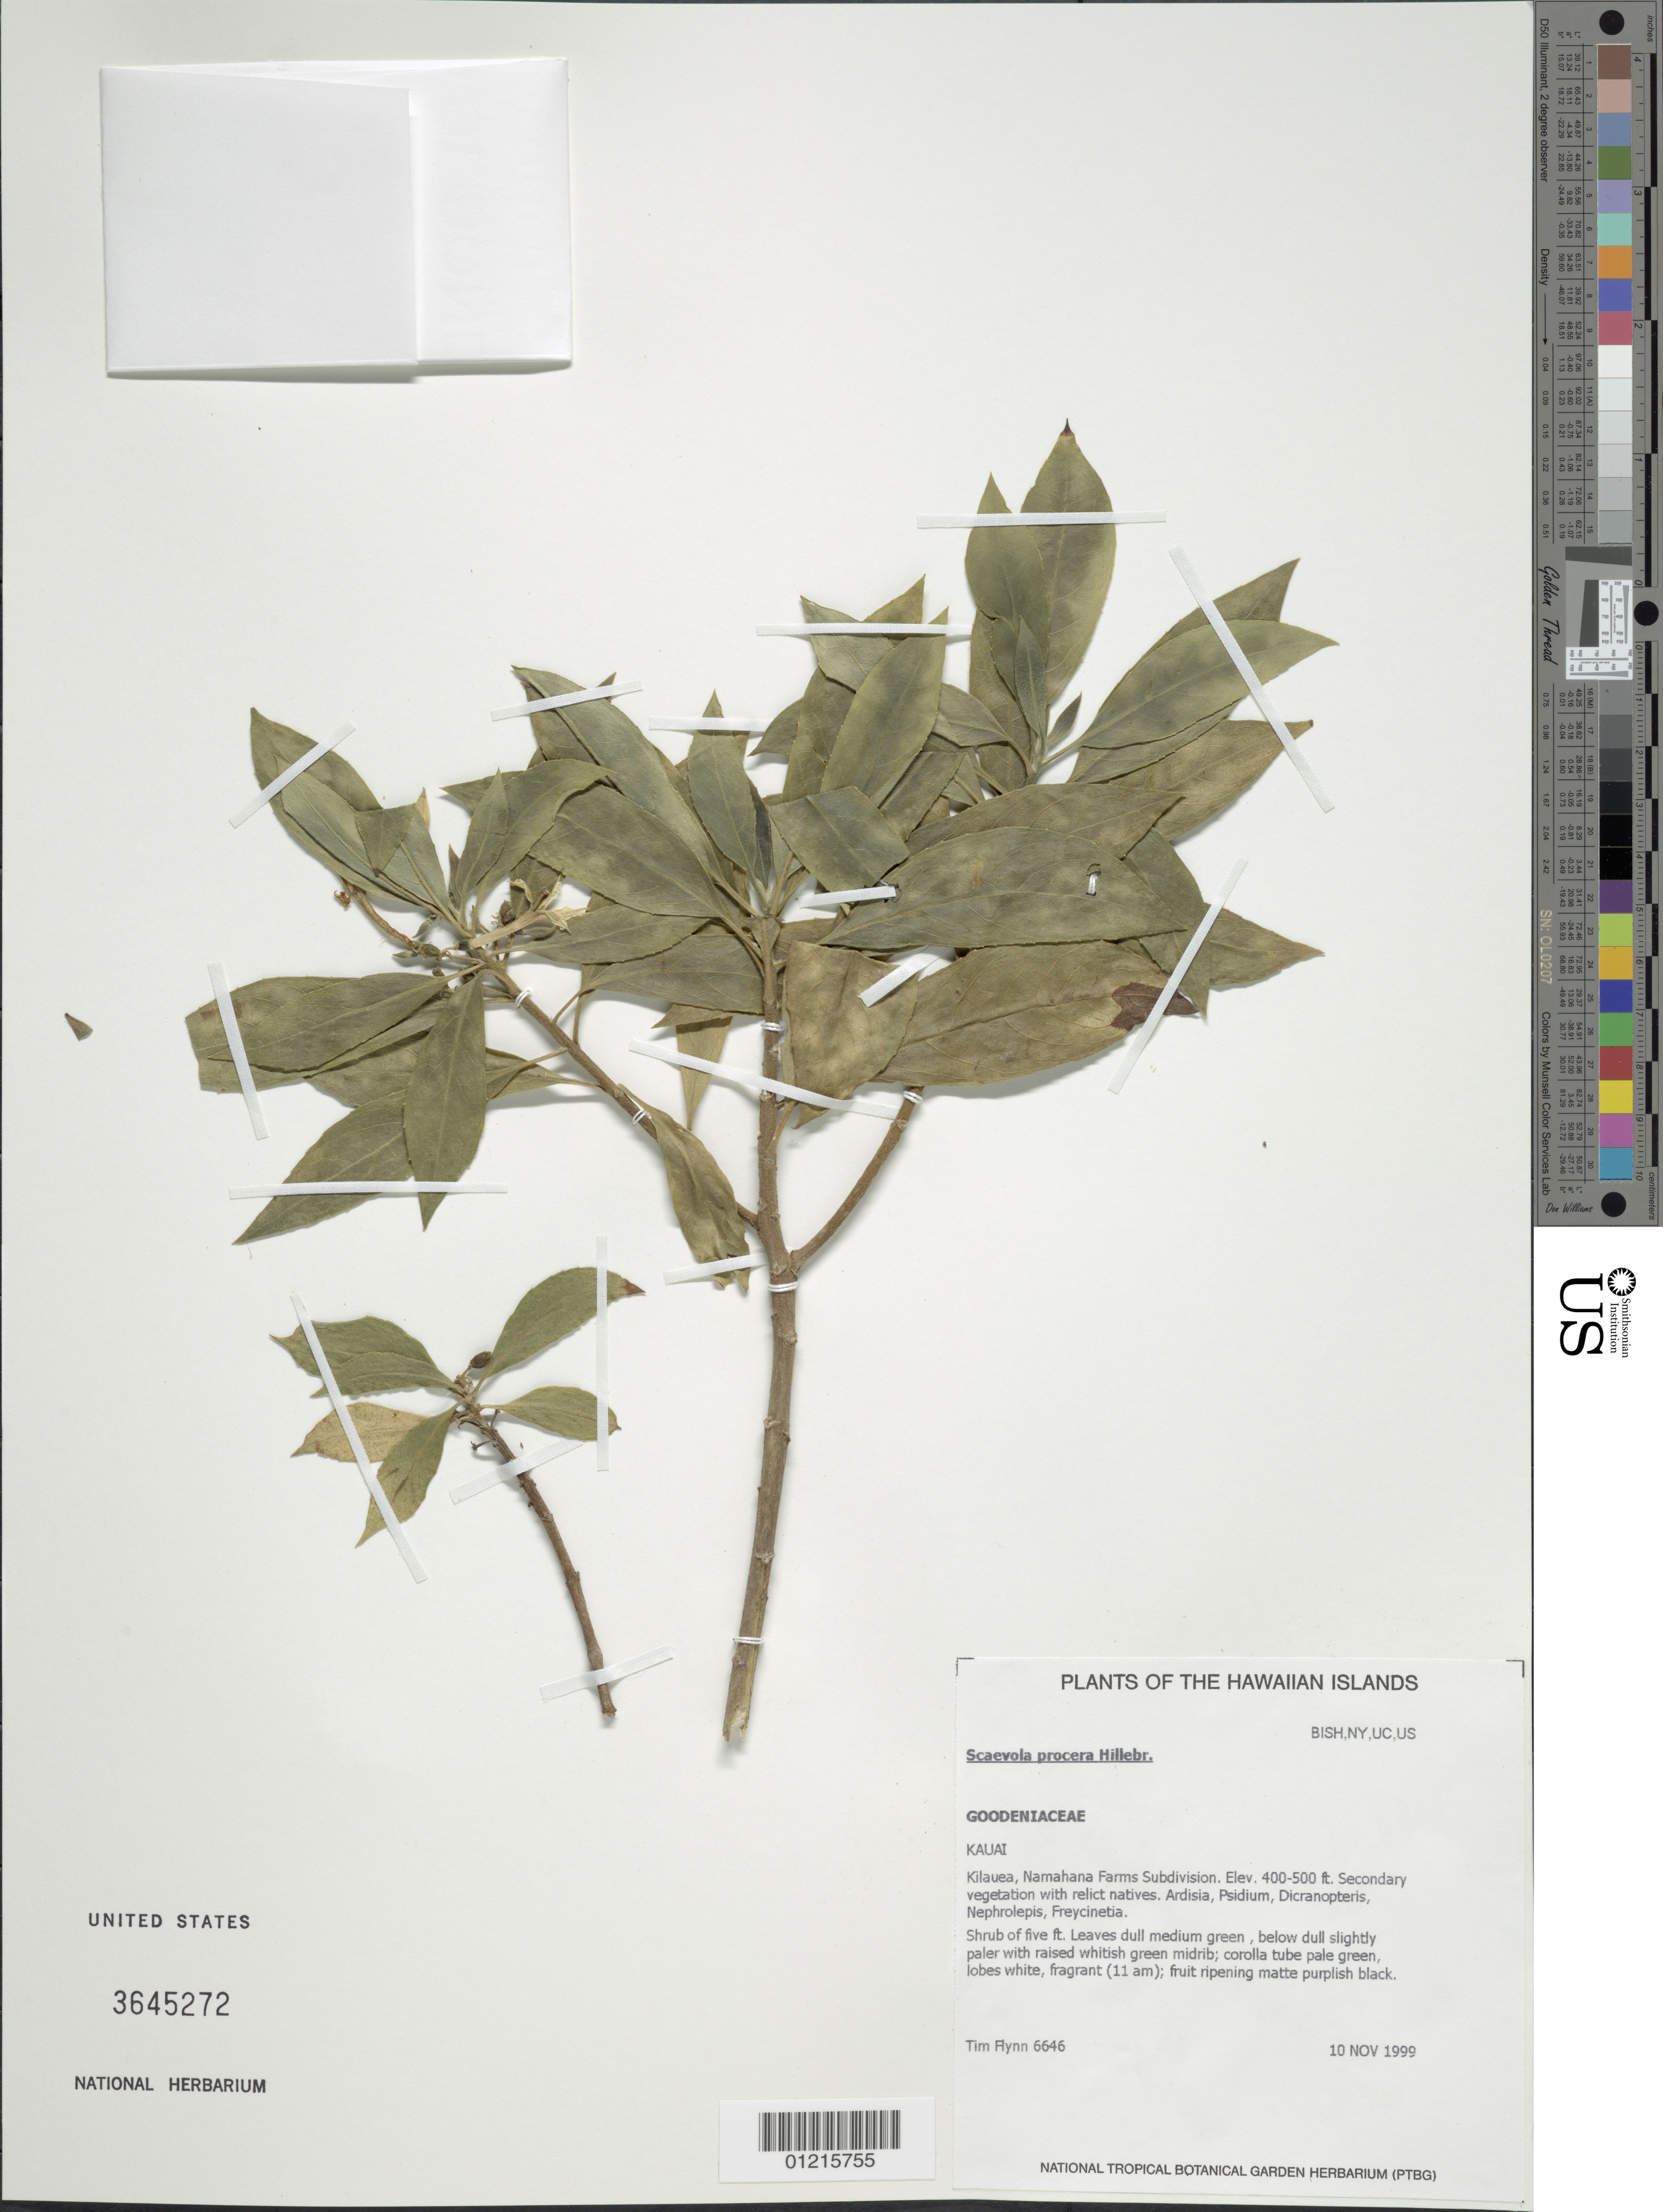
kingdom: Plantae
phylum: Tracheophyta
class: Magnoliopsida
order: Asterales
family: Goodeniaceae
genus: Scaevola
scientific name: Scaevola procera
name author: Hillebr.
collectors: T. W. Flynn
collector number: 6646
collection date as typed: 9 Nov 1999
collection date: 1999-11-10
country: United States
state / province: Hawaii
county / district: Kaui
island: Kaua'i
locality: Kilauea, Namahana Farms Subdivision.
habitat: Secondary vegetation.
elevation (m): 122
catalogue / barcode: US 3645272